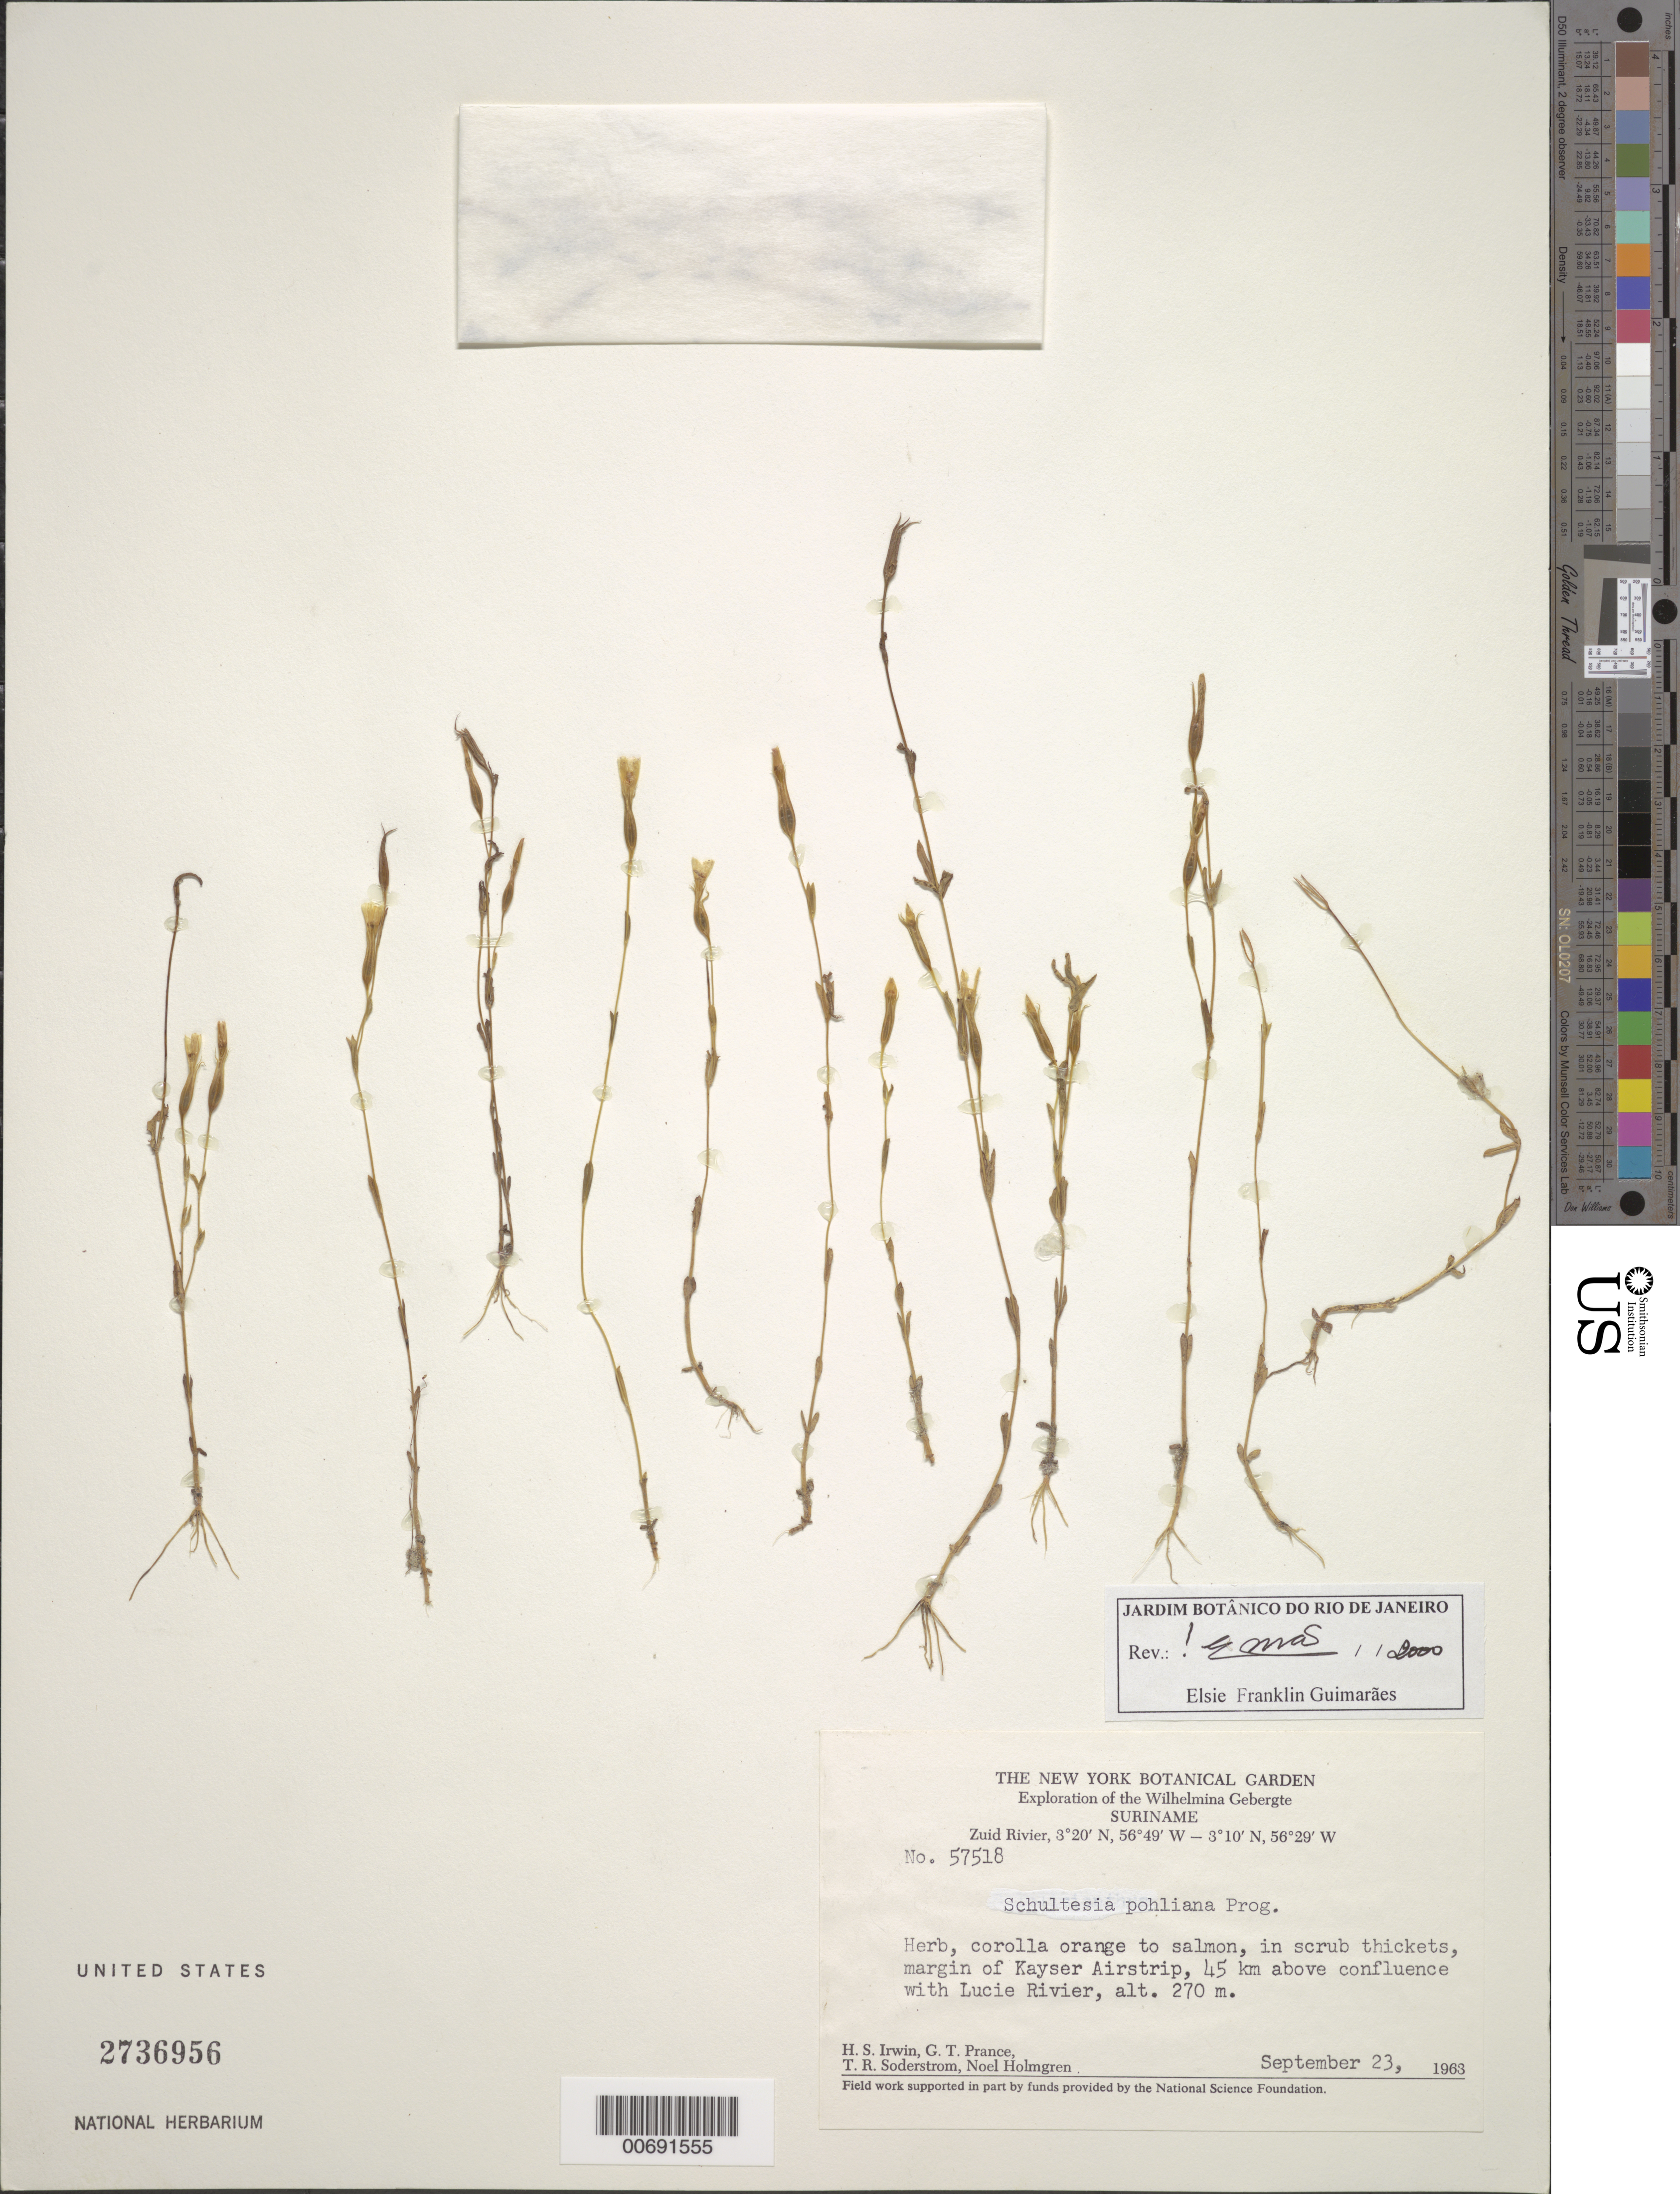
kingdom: Plantae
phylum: Tracheophyta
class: Magnoliopsida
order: Gentianales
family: Gentianaceae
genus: Schultesia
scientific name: Schultesia pohliana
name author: Progel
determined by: Guimarães, E. F.; Machado, D.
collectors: H. Irwin, G. T. Prance, T. R. Soderstrom & N. H. Holmgren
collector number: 57518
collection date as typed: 23-Sep-63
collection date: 1963-09-23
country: Suriname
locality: Kayser Airstrip, Zuid R., 45 km above confl. with Lucie R., Wilhelmina Gebergte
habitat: Scrub thickets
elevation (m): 270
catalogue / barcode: US 2736956